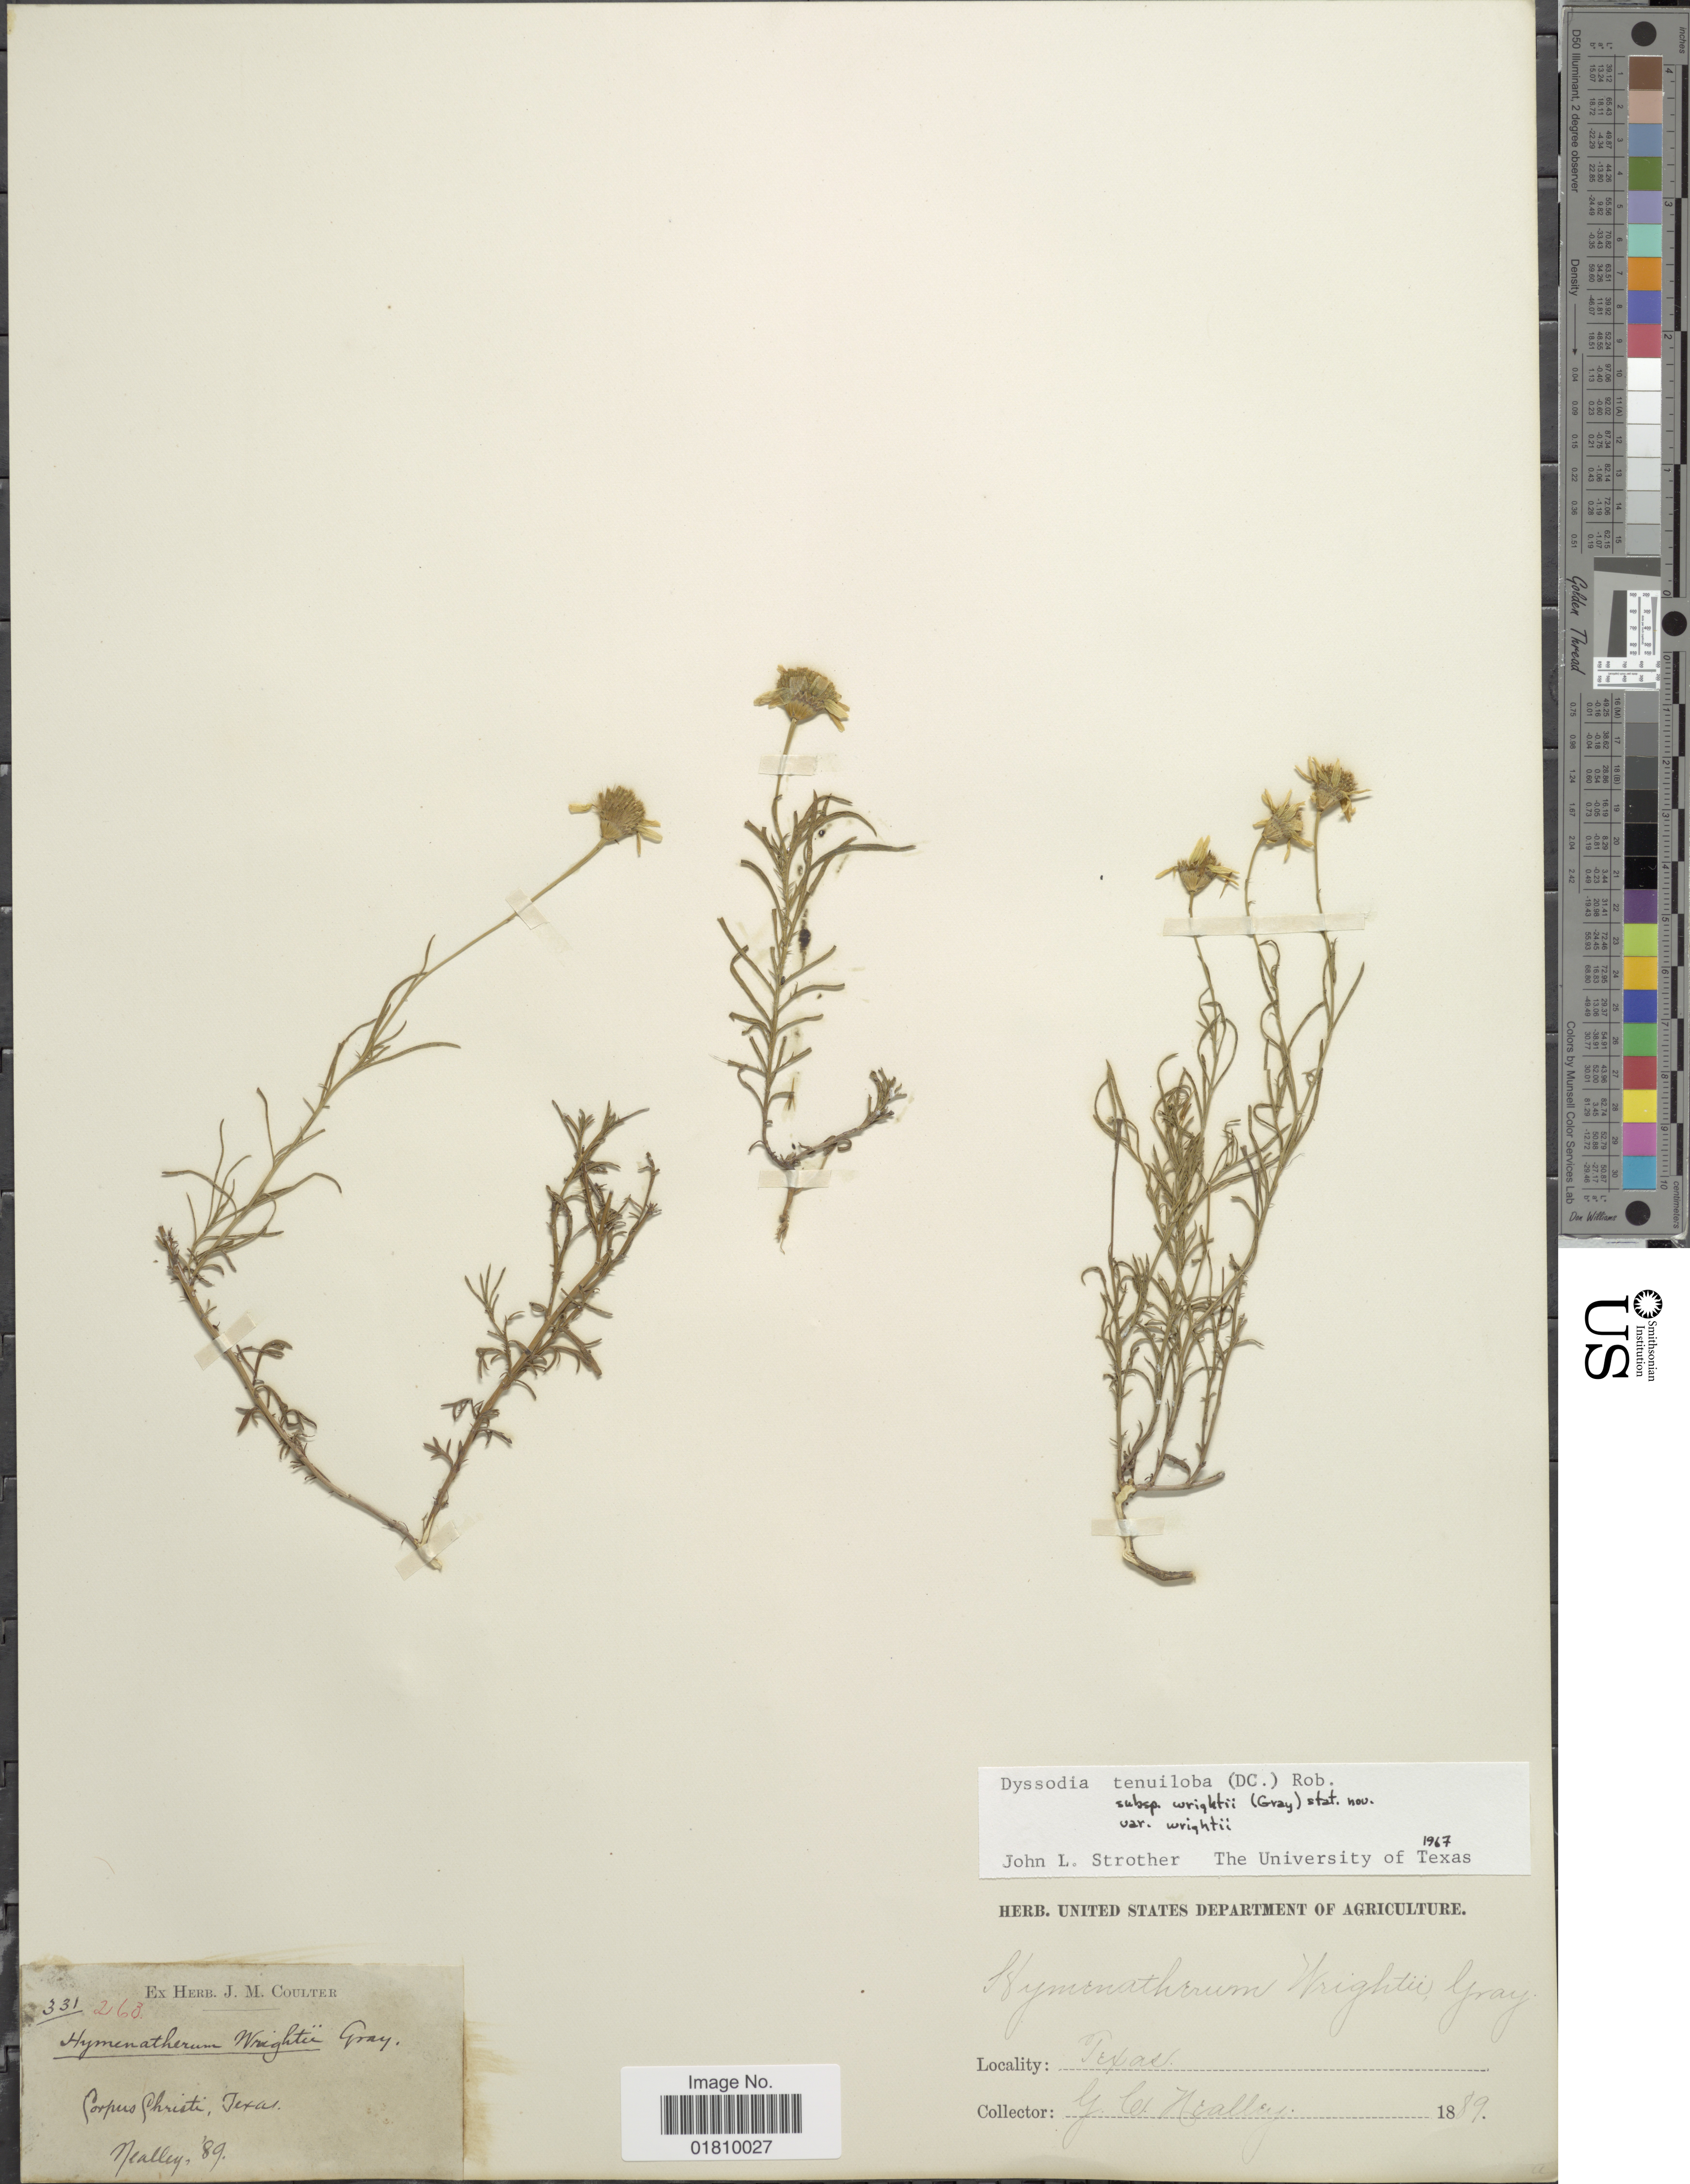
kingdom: Plantae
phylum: Tracheophyta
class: Magnoliopsida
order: Asterales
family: Asteraceae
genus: Thymophylla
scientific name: Thymophylla tenuiloba var. wrightii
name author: (A. Gray) Strother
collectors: G. C. Nealley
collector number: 331/263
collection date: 1889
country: United States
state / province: Texas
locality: Corpis Christi